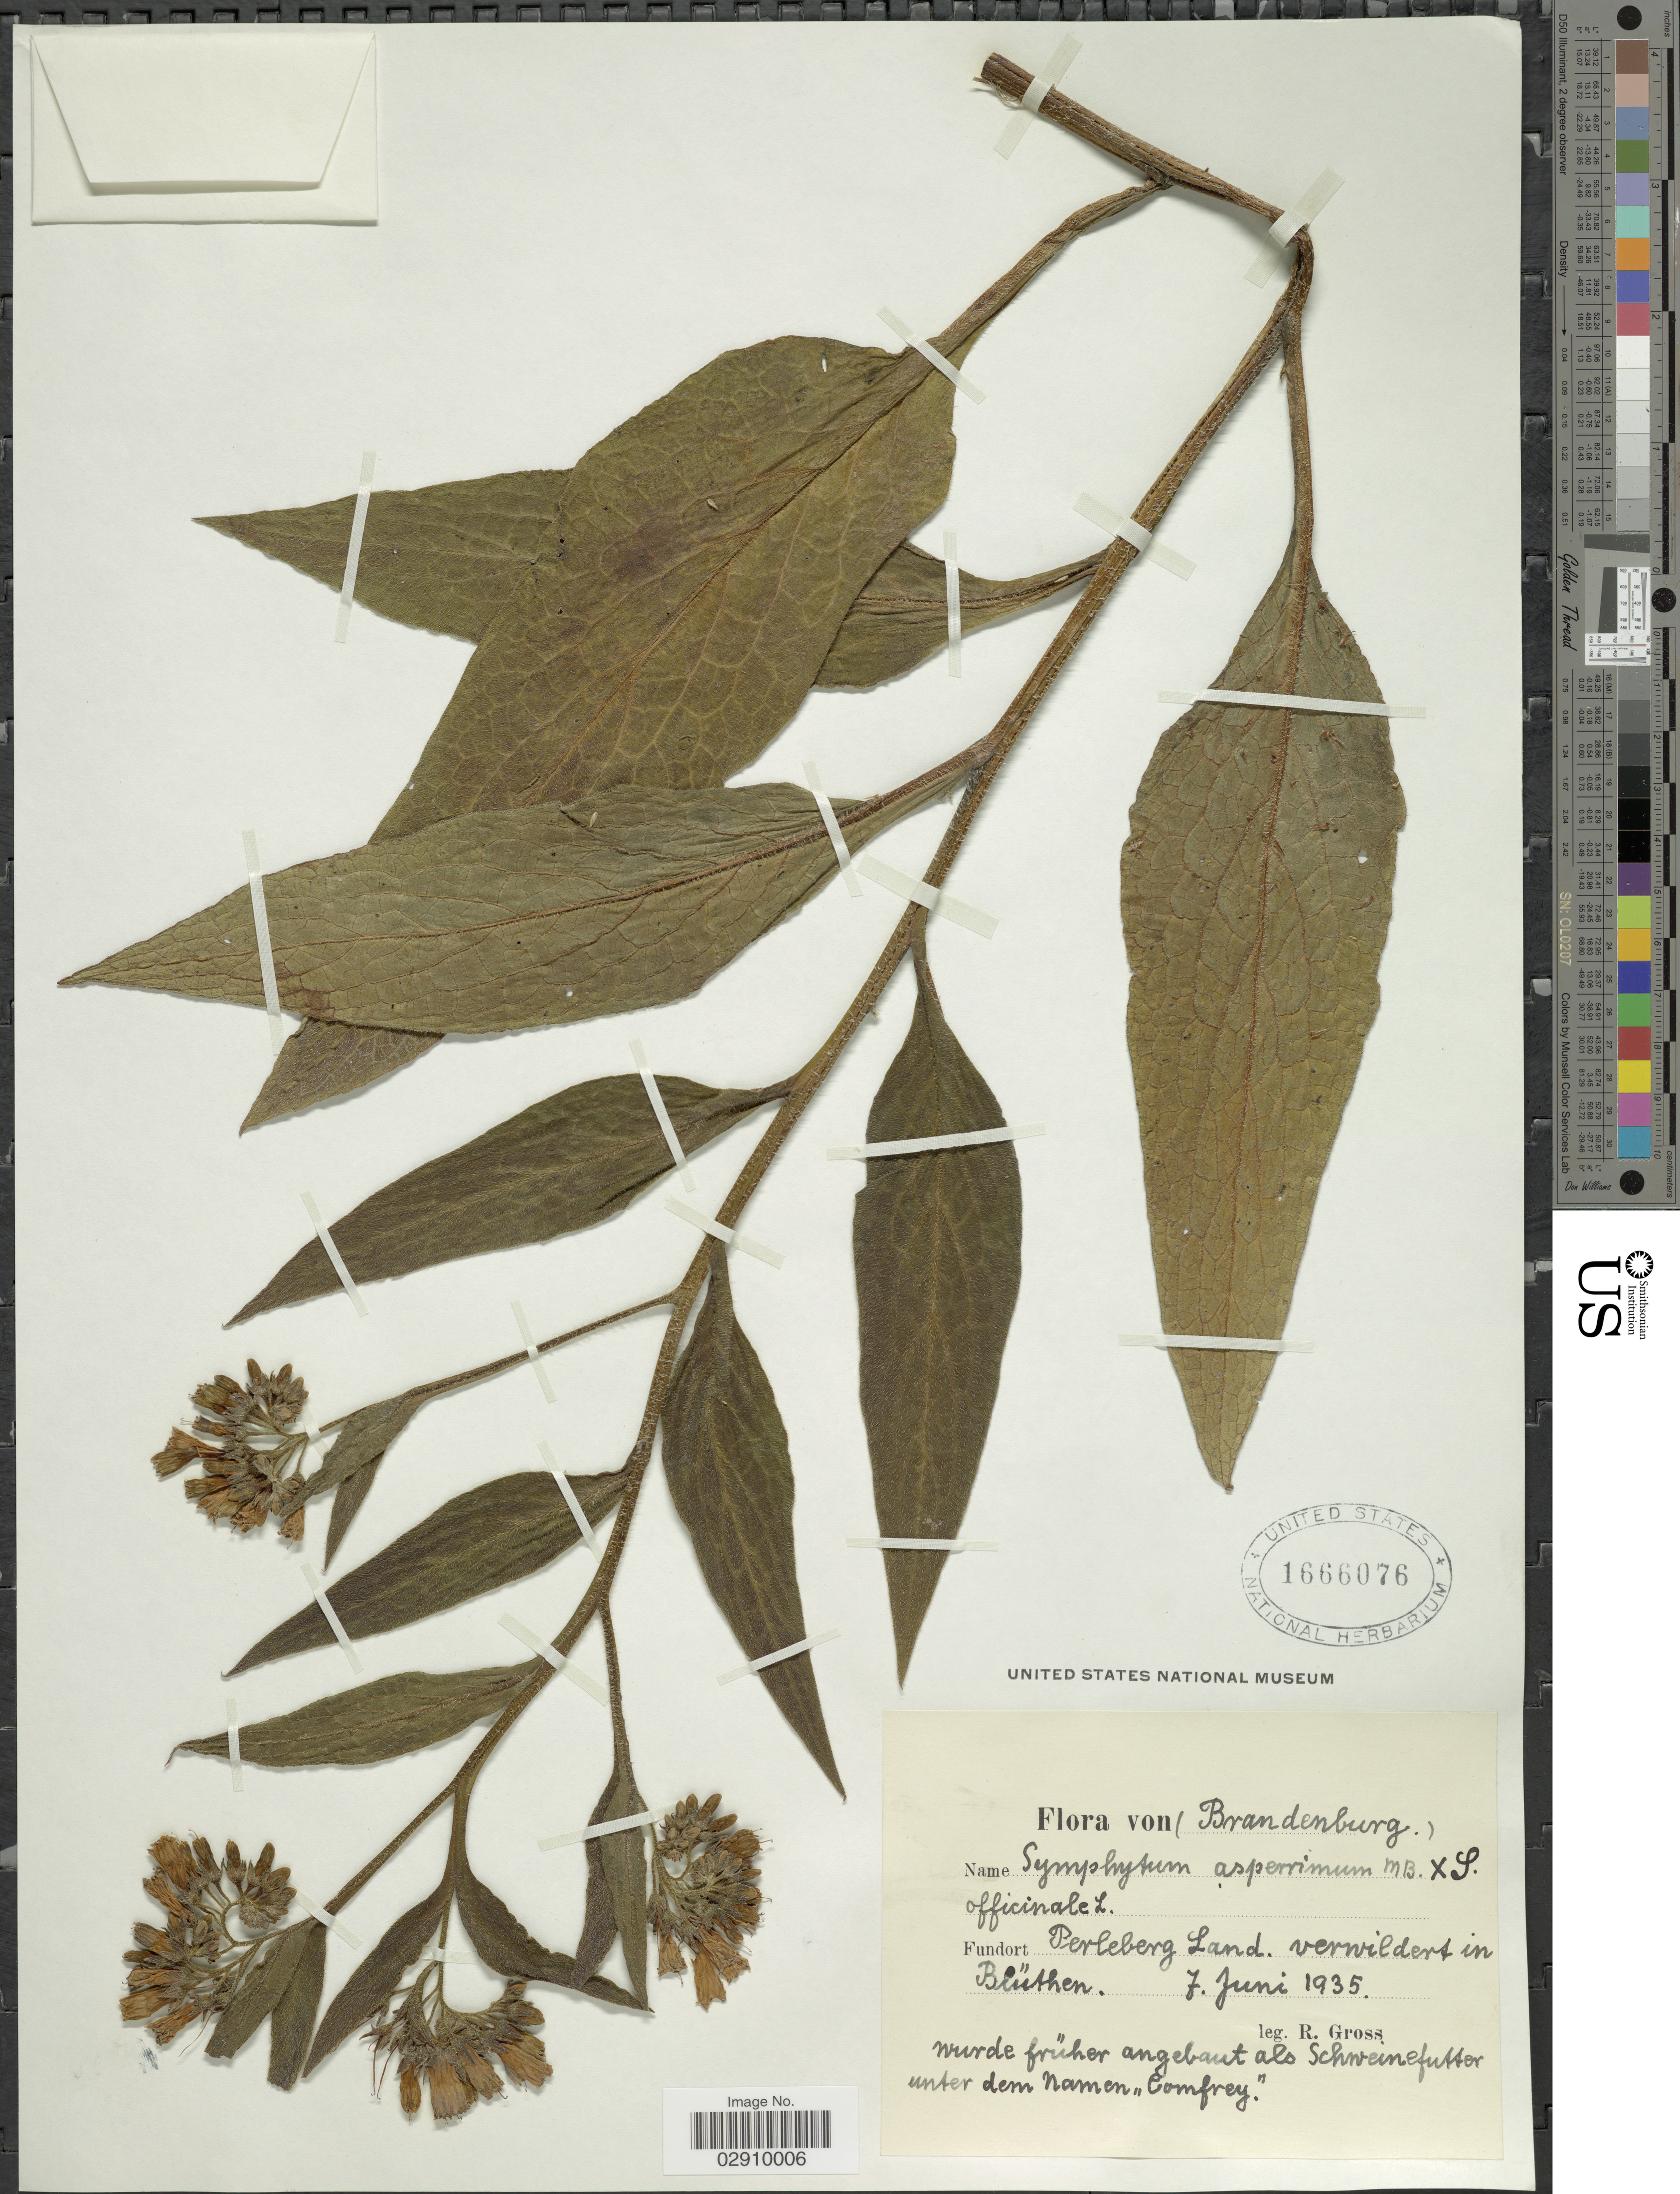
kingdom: Plantae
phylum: Tracheophyta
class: Magnoliopsida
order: Boraginales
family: Boraginaceae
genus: Symphytum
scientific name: Symphytum asperrimum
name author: Donn ex Sims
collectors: R. Gross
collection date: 1935-06-07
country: Germany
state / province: Brandenburg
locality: Fundort Perleberg Land, verwildert in Blüthen.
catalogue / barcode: US 1666076